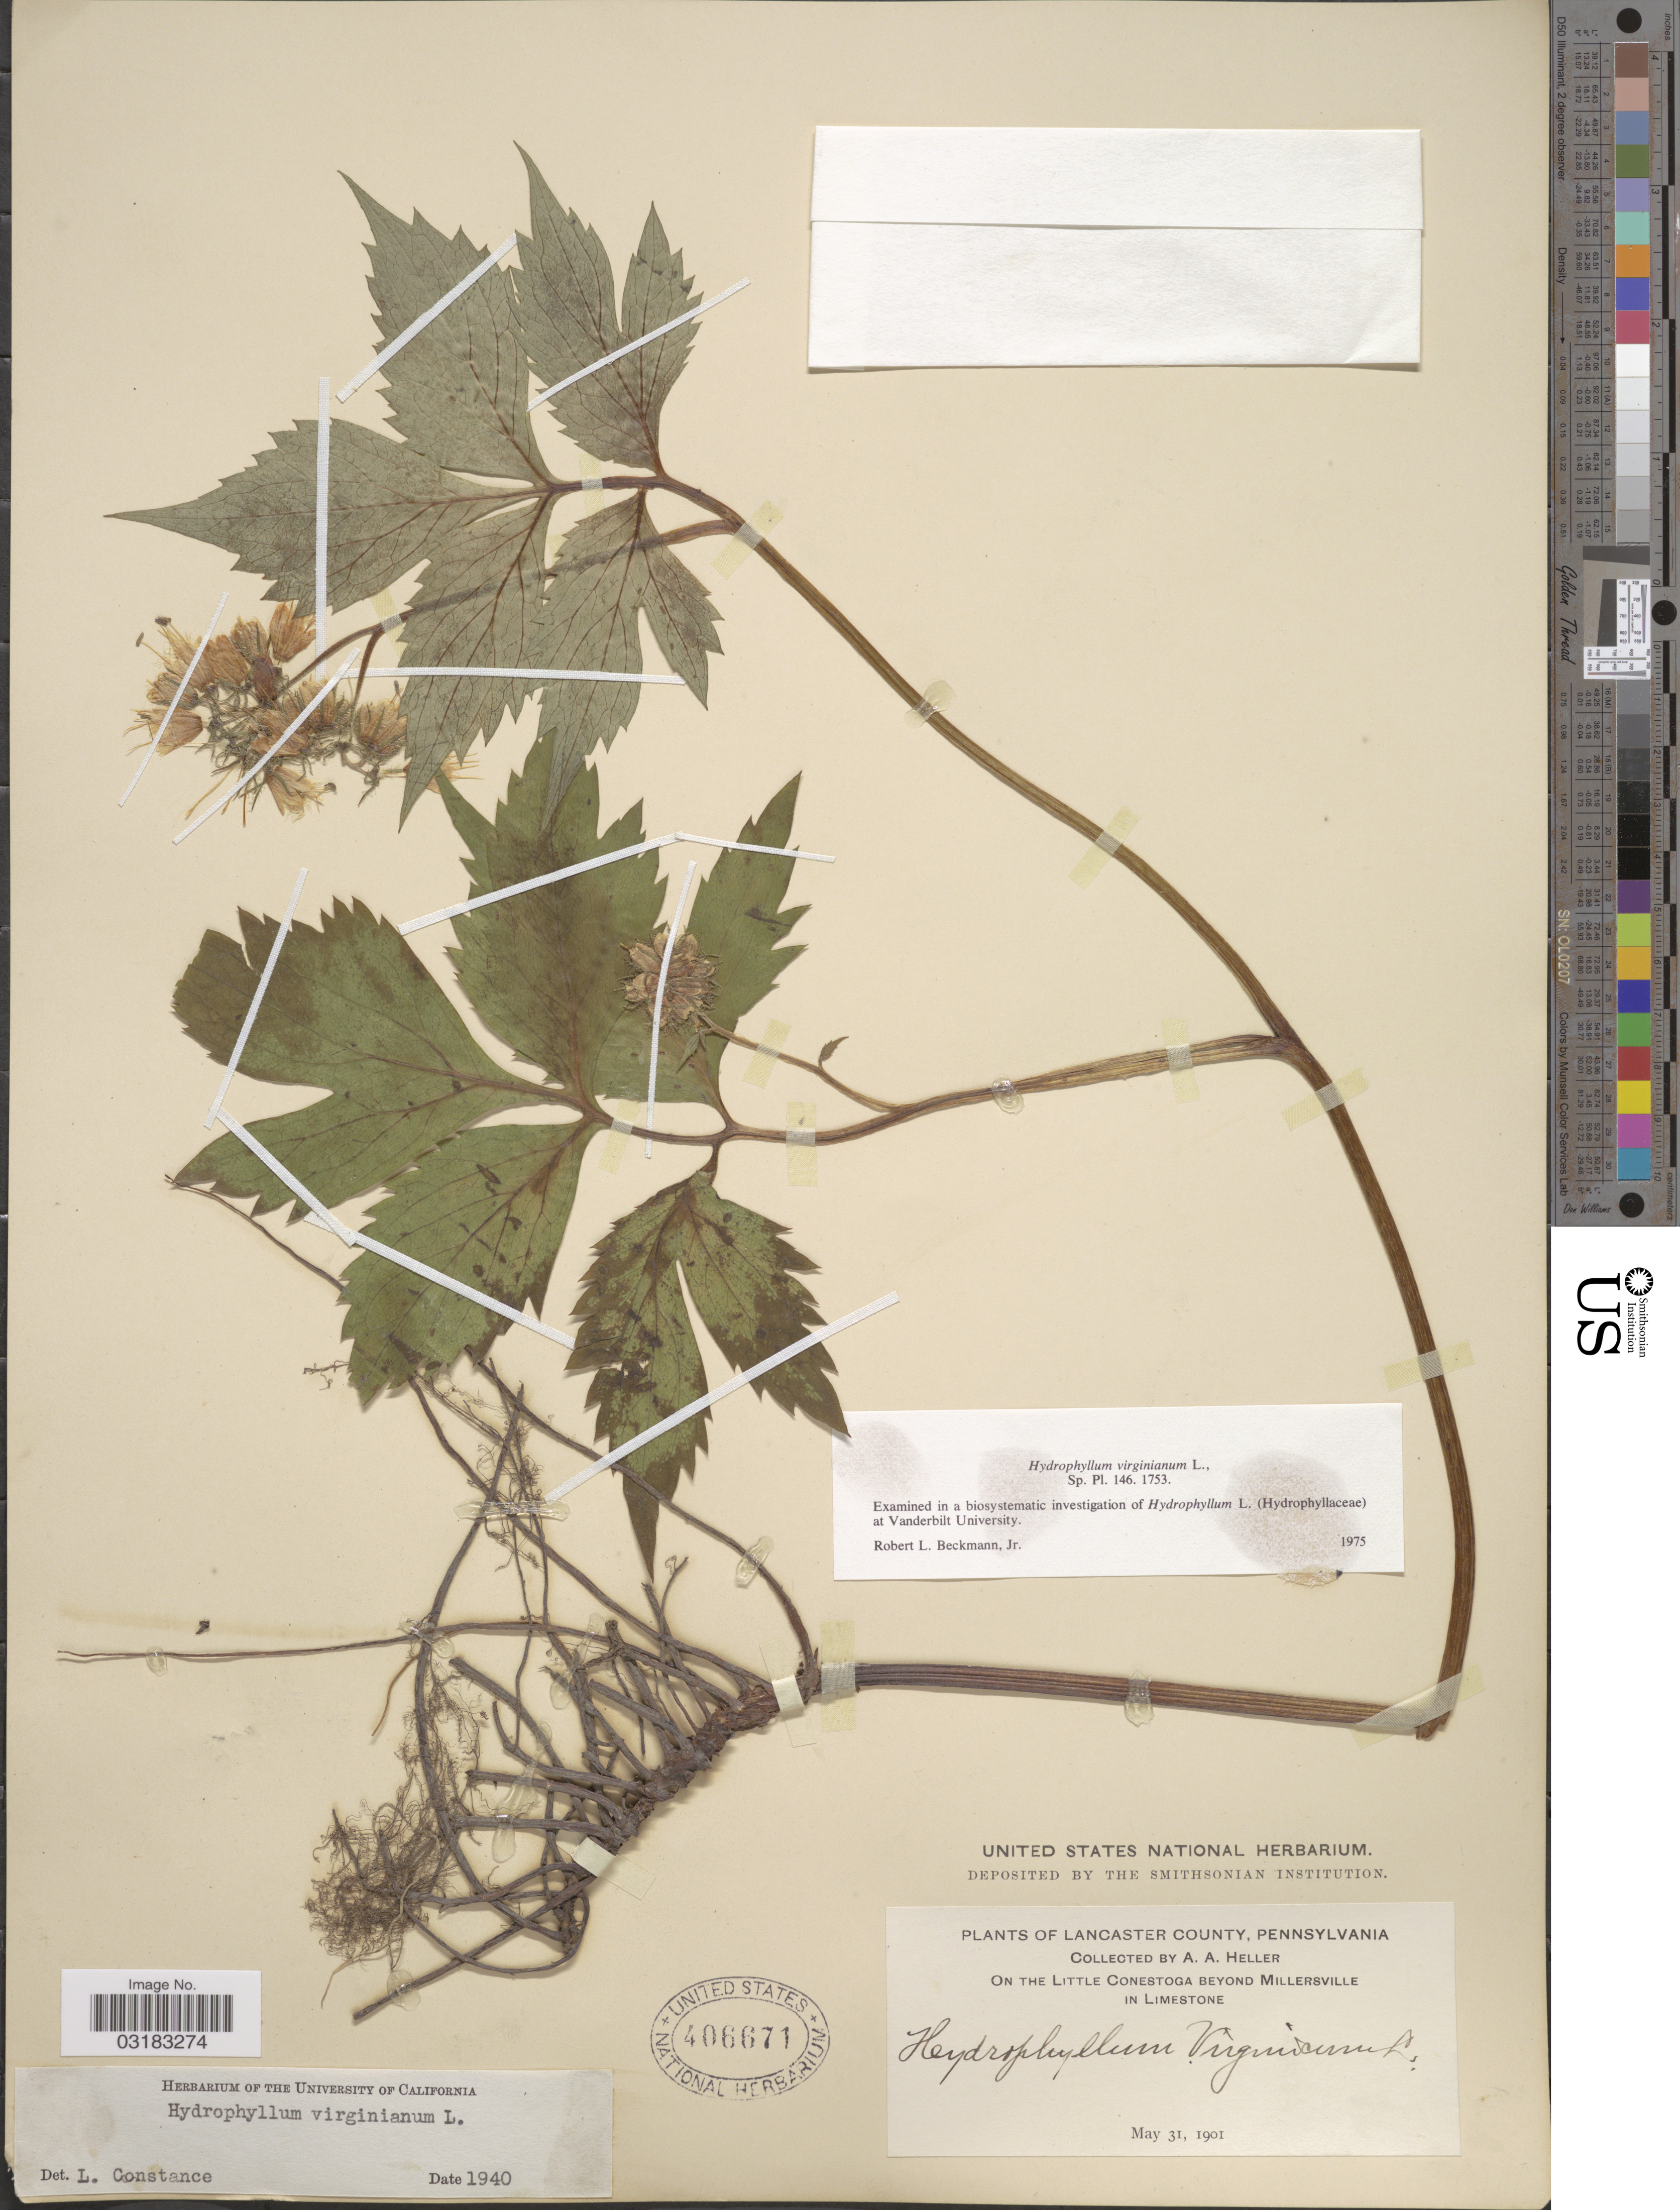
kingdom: Plantae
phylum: Tracheophyta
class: Magnoliopsida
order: Boraginales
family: Hydrophyllaceae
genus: Hydrophyllum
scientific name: Hydrophyllum virginianum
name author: L.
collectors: A. A. Heller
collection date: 1901-05-31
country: United States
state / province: Pennsylvania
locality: Lancaster County. On the Little Conestoga beyond Millersville in limestone.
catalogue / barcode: US 406671